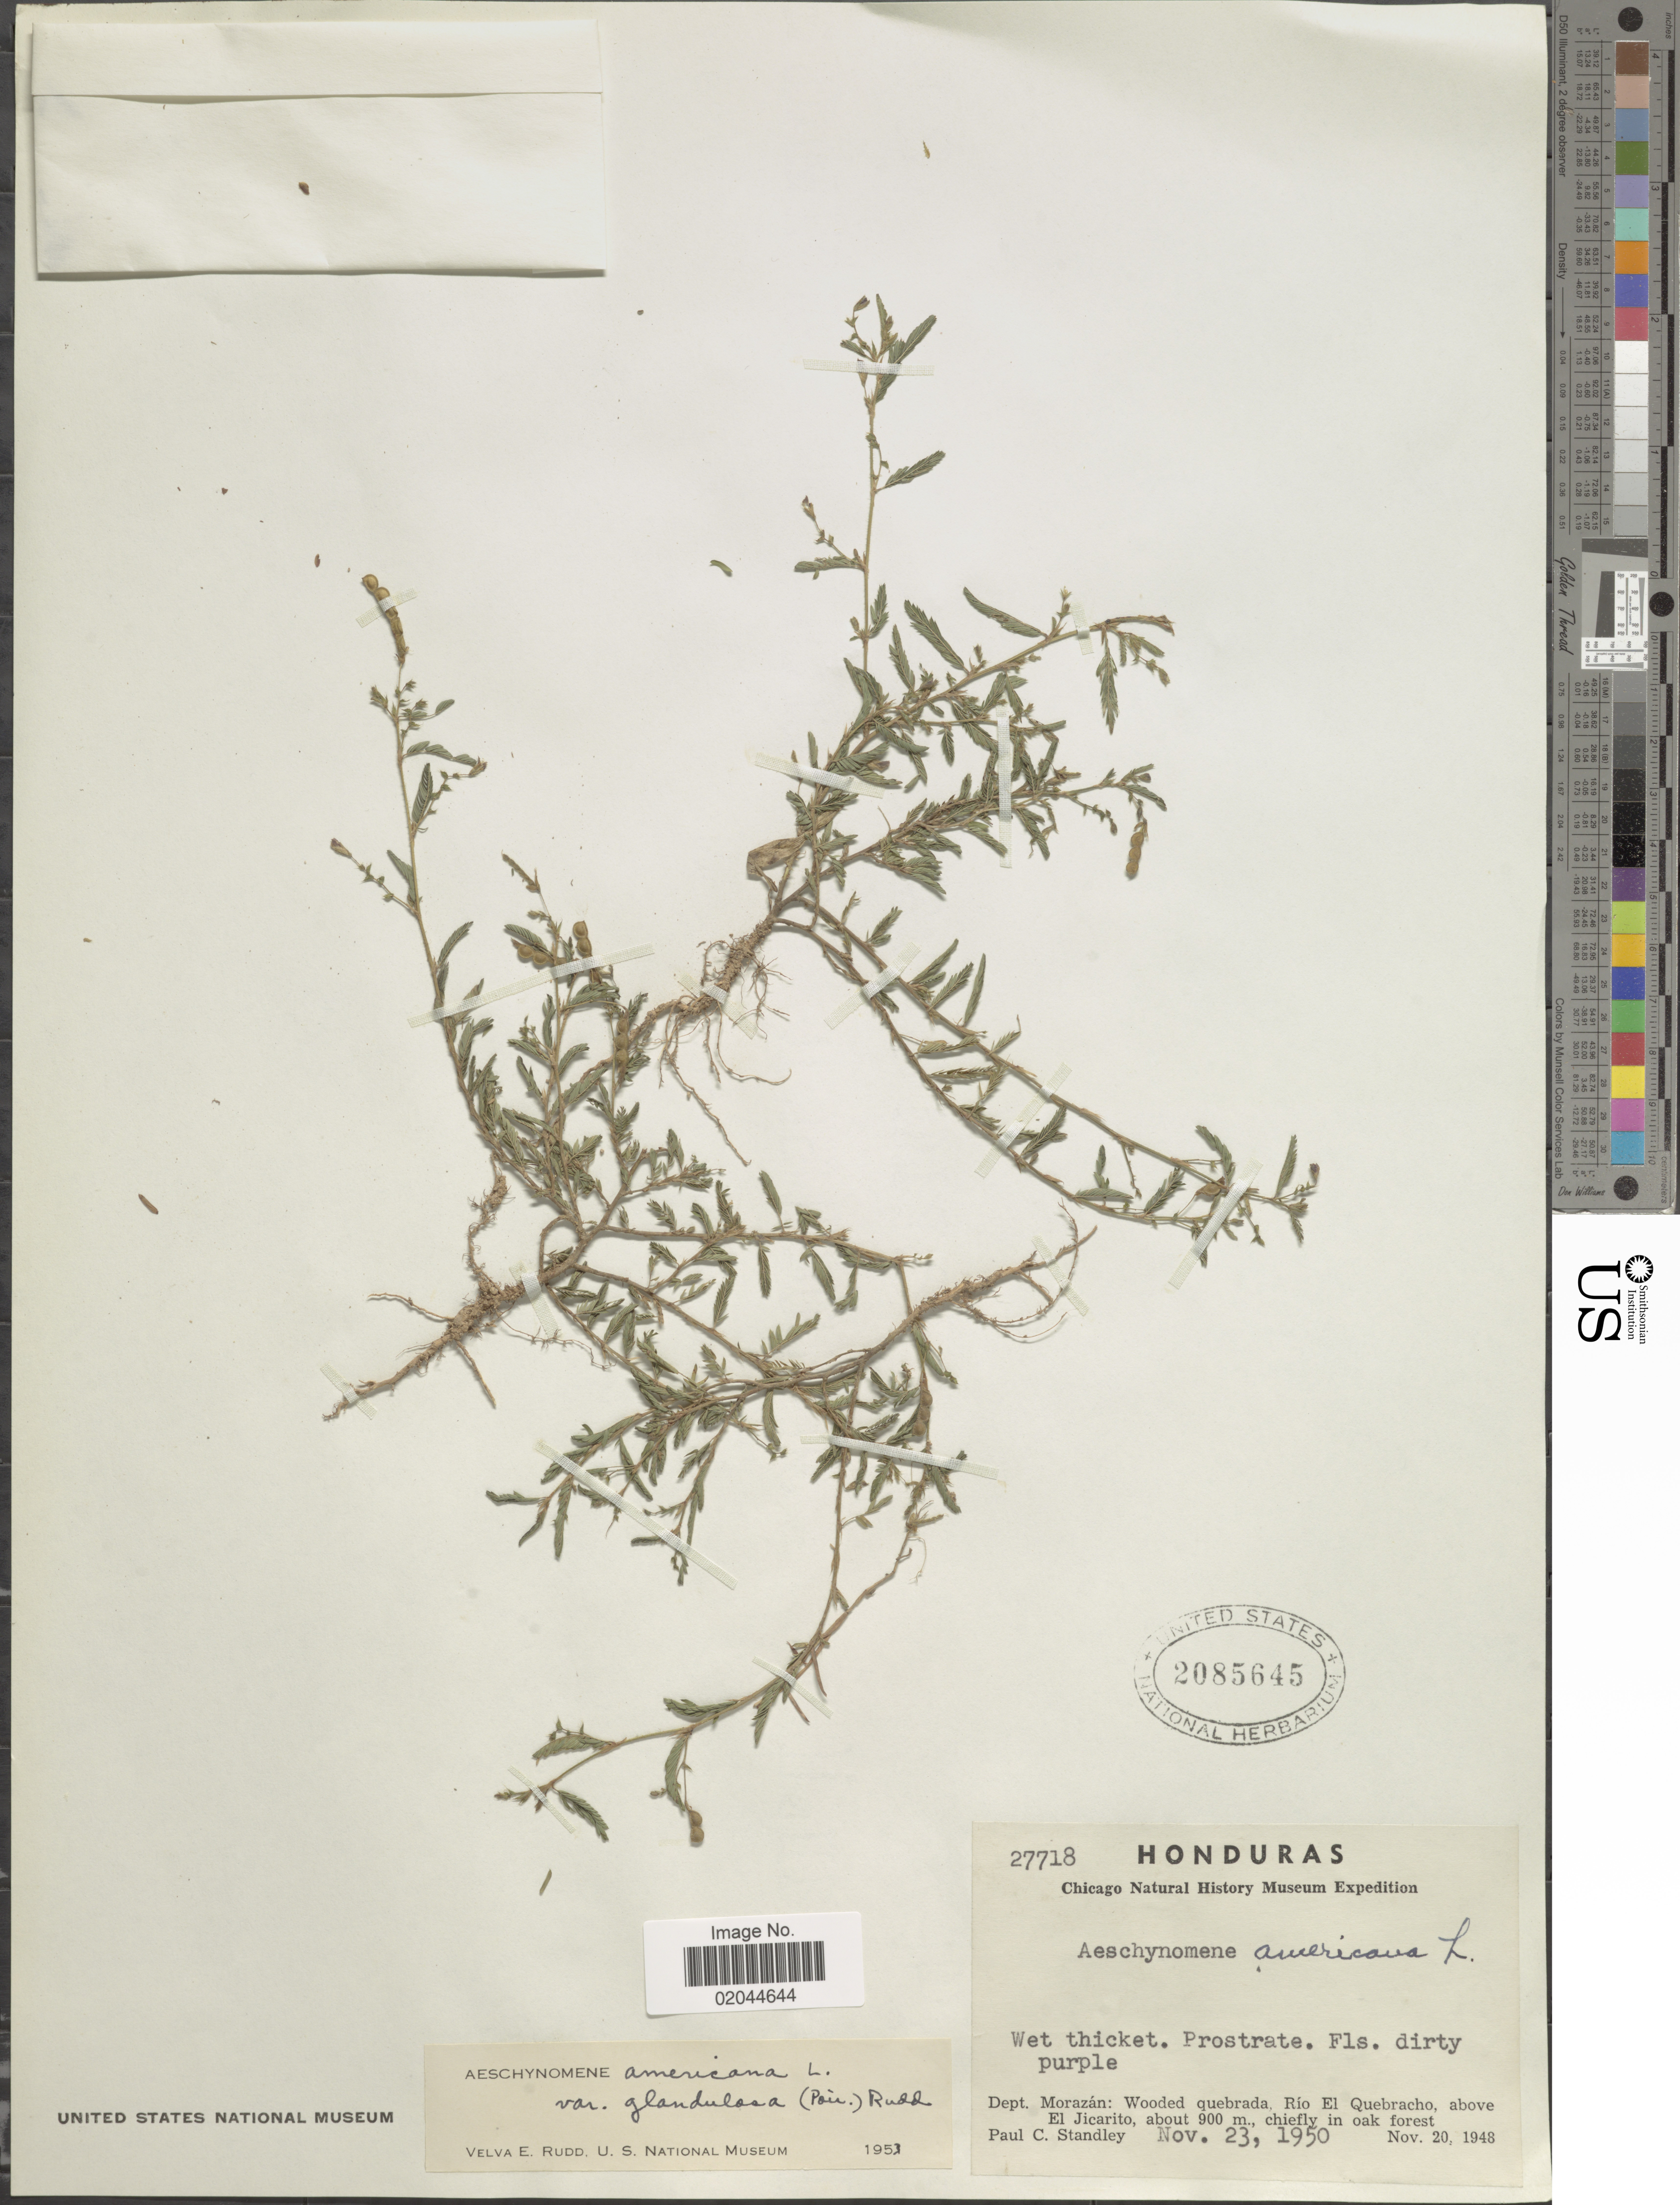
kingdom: Plantae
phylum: Tracheophyta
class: Magnoliopsida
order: Fabales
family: Fabaceae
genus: Aeschynomene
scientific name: Aeschynomene americana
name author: L.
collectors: P. C. Standley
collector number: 27718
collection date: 1950-11-23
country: Honduras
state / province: Fco. Morazán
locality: Dept. Morazan: wooded quebrada, Rio El Quebracho, above El Jicarito, chiefly in oak forest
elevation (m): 900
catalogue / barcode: US 2085645